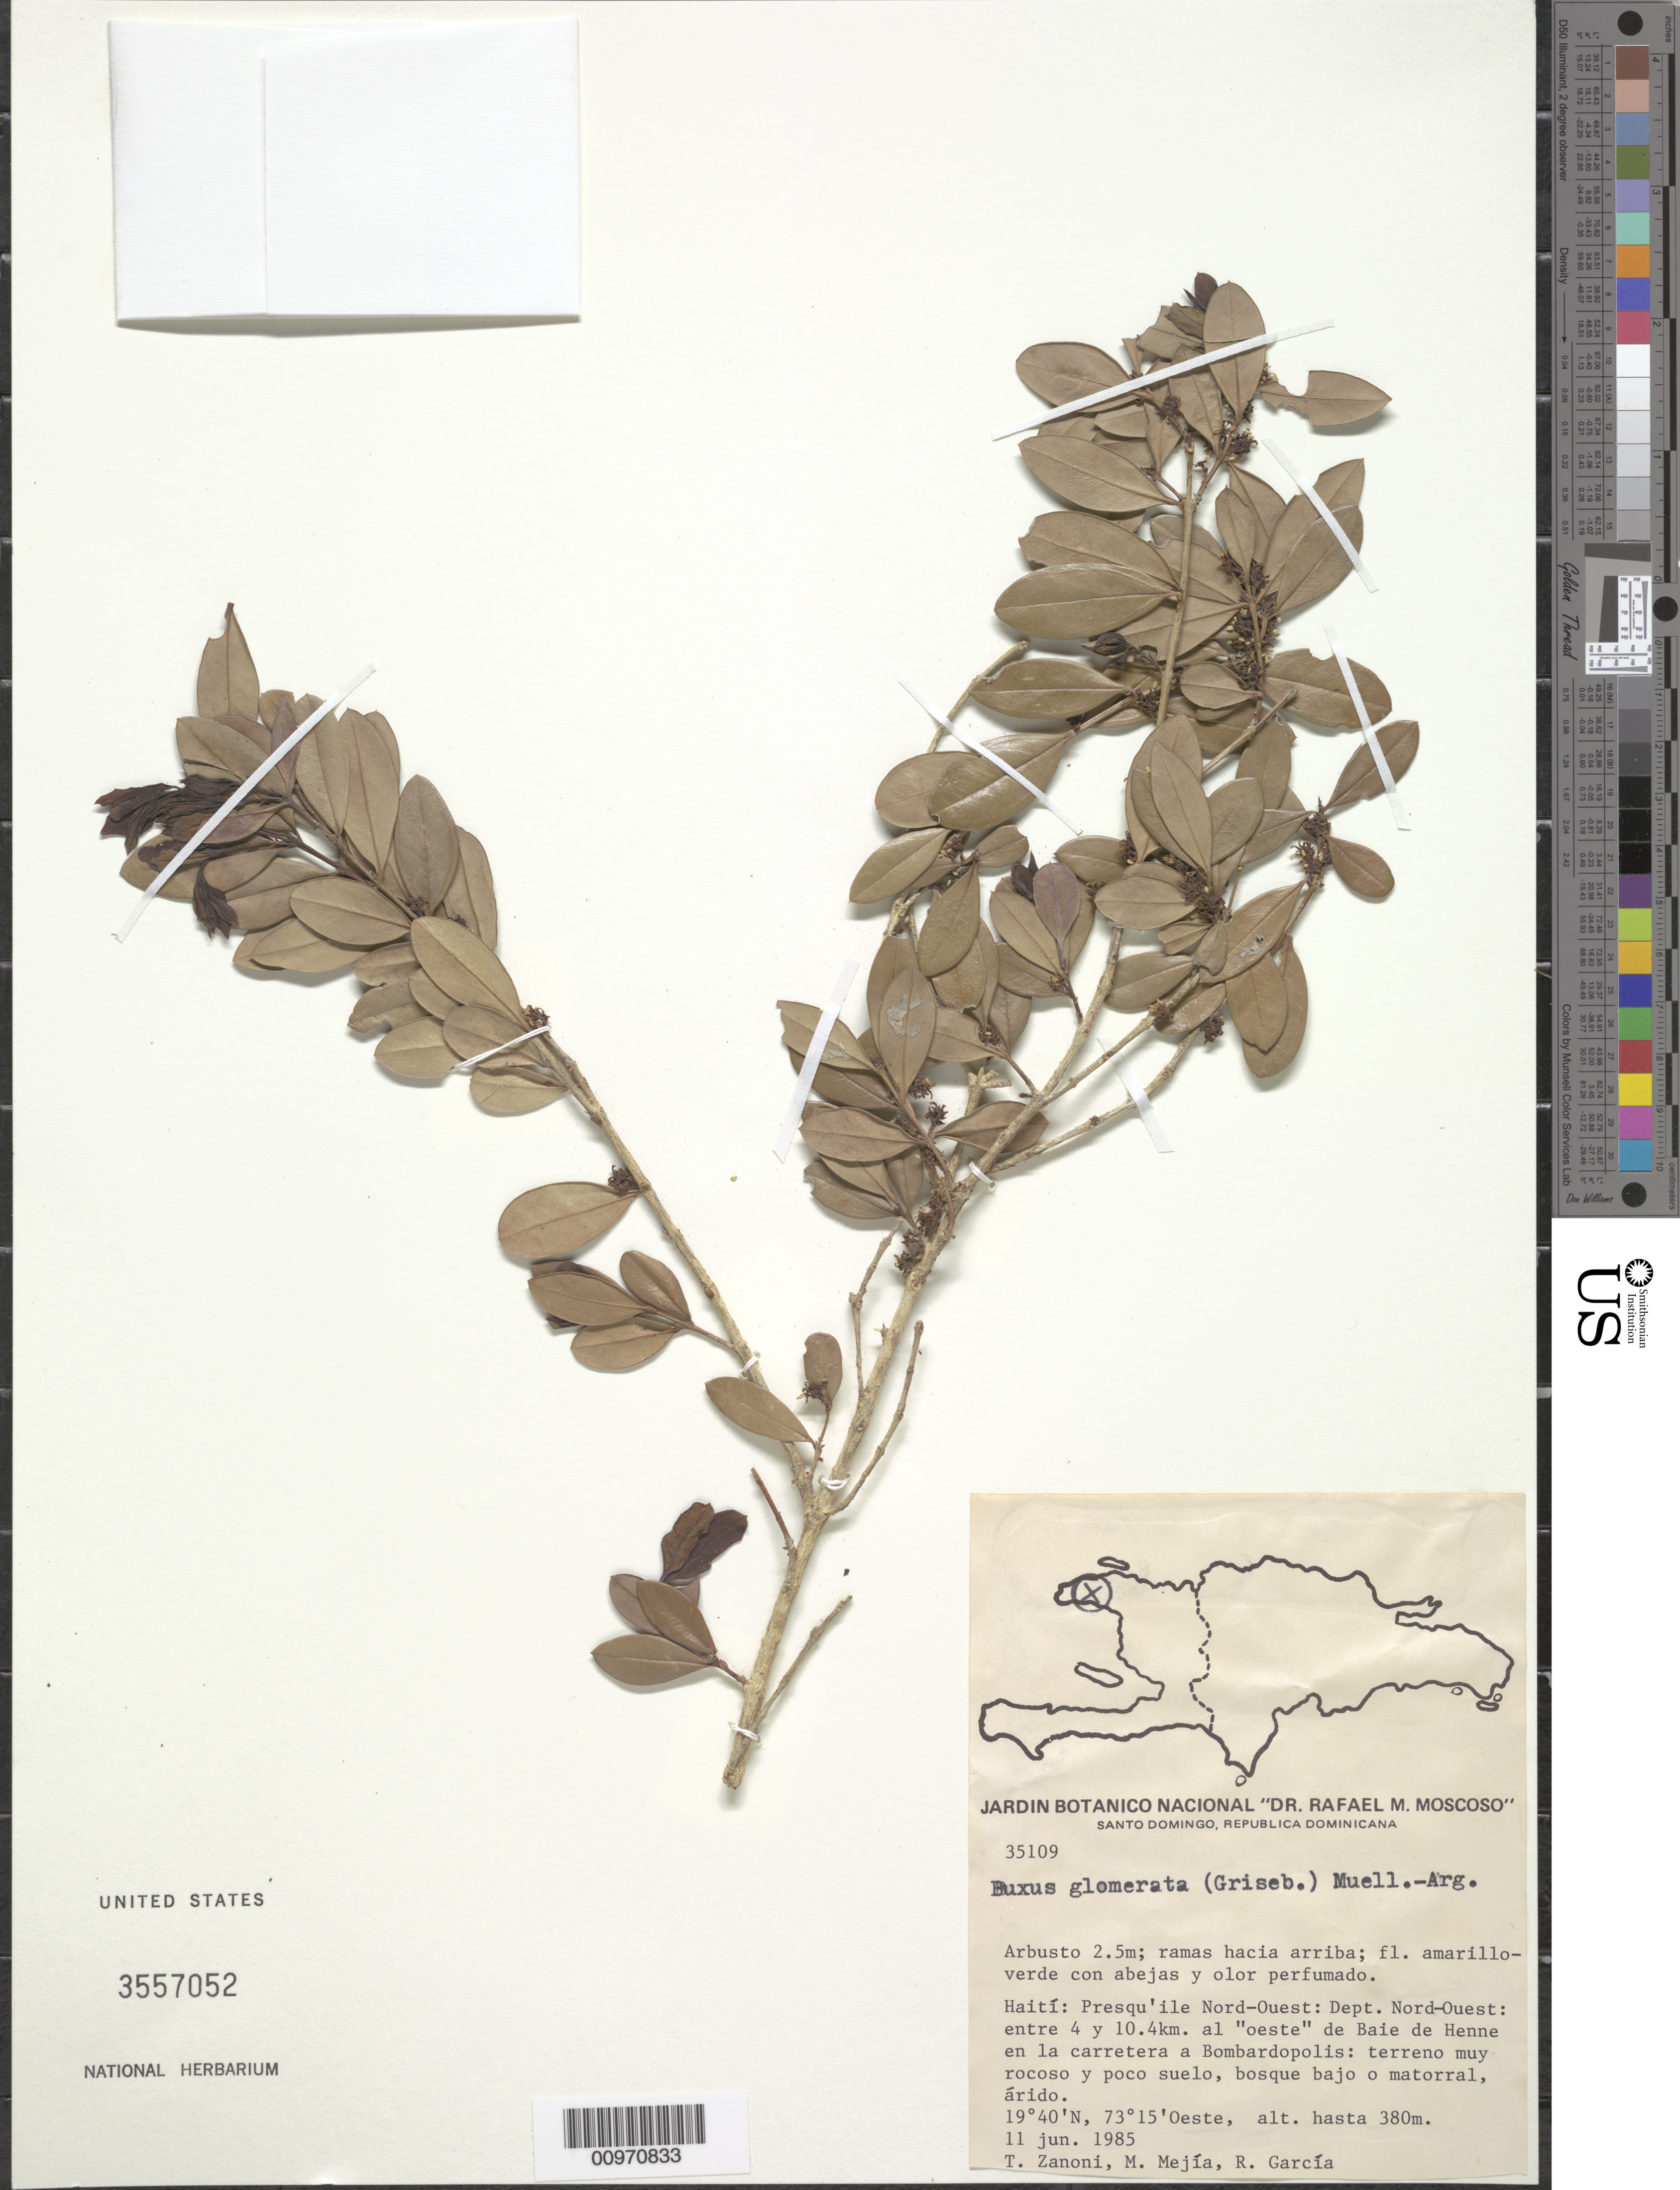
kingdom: Plantae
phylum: Tracheophyta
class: Magnoliopsida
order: Buxales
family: Buxaceae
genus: Buxus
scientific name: Buxus glomerata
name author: (Griseb.) Müll. Arg.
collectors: T. A. Zanoni, M. Mejia & R. G. García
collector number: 35109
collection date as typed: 11 Jun 1985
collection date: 1985-06-11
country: Haiti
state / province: Nord-Ouest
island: Hispaniola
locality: Presqu'ile Nord-Ouest, entre 4 y 10.4 km al "oeste" de Baie de Henne en la carretera a Bombardopolis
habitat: Terreno muy rocoso y poco suelo, bosque bajo o matorral, árido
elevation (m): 380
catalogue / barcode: US 3557052